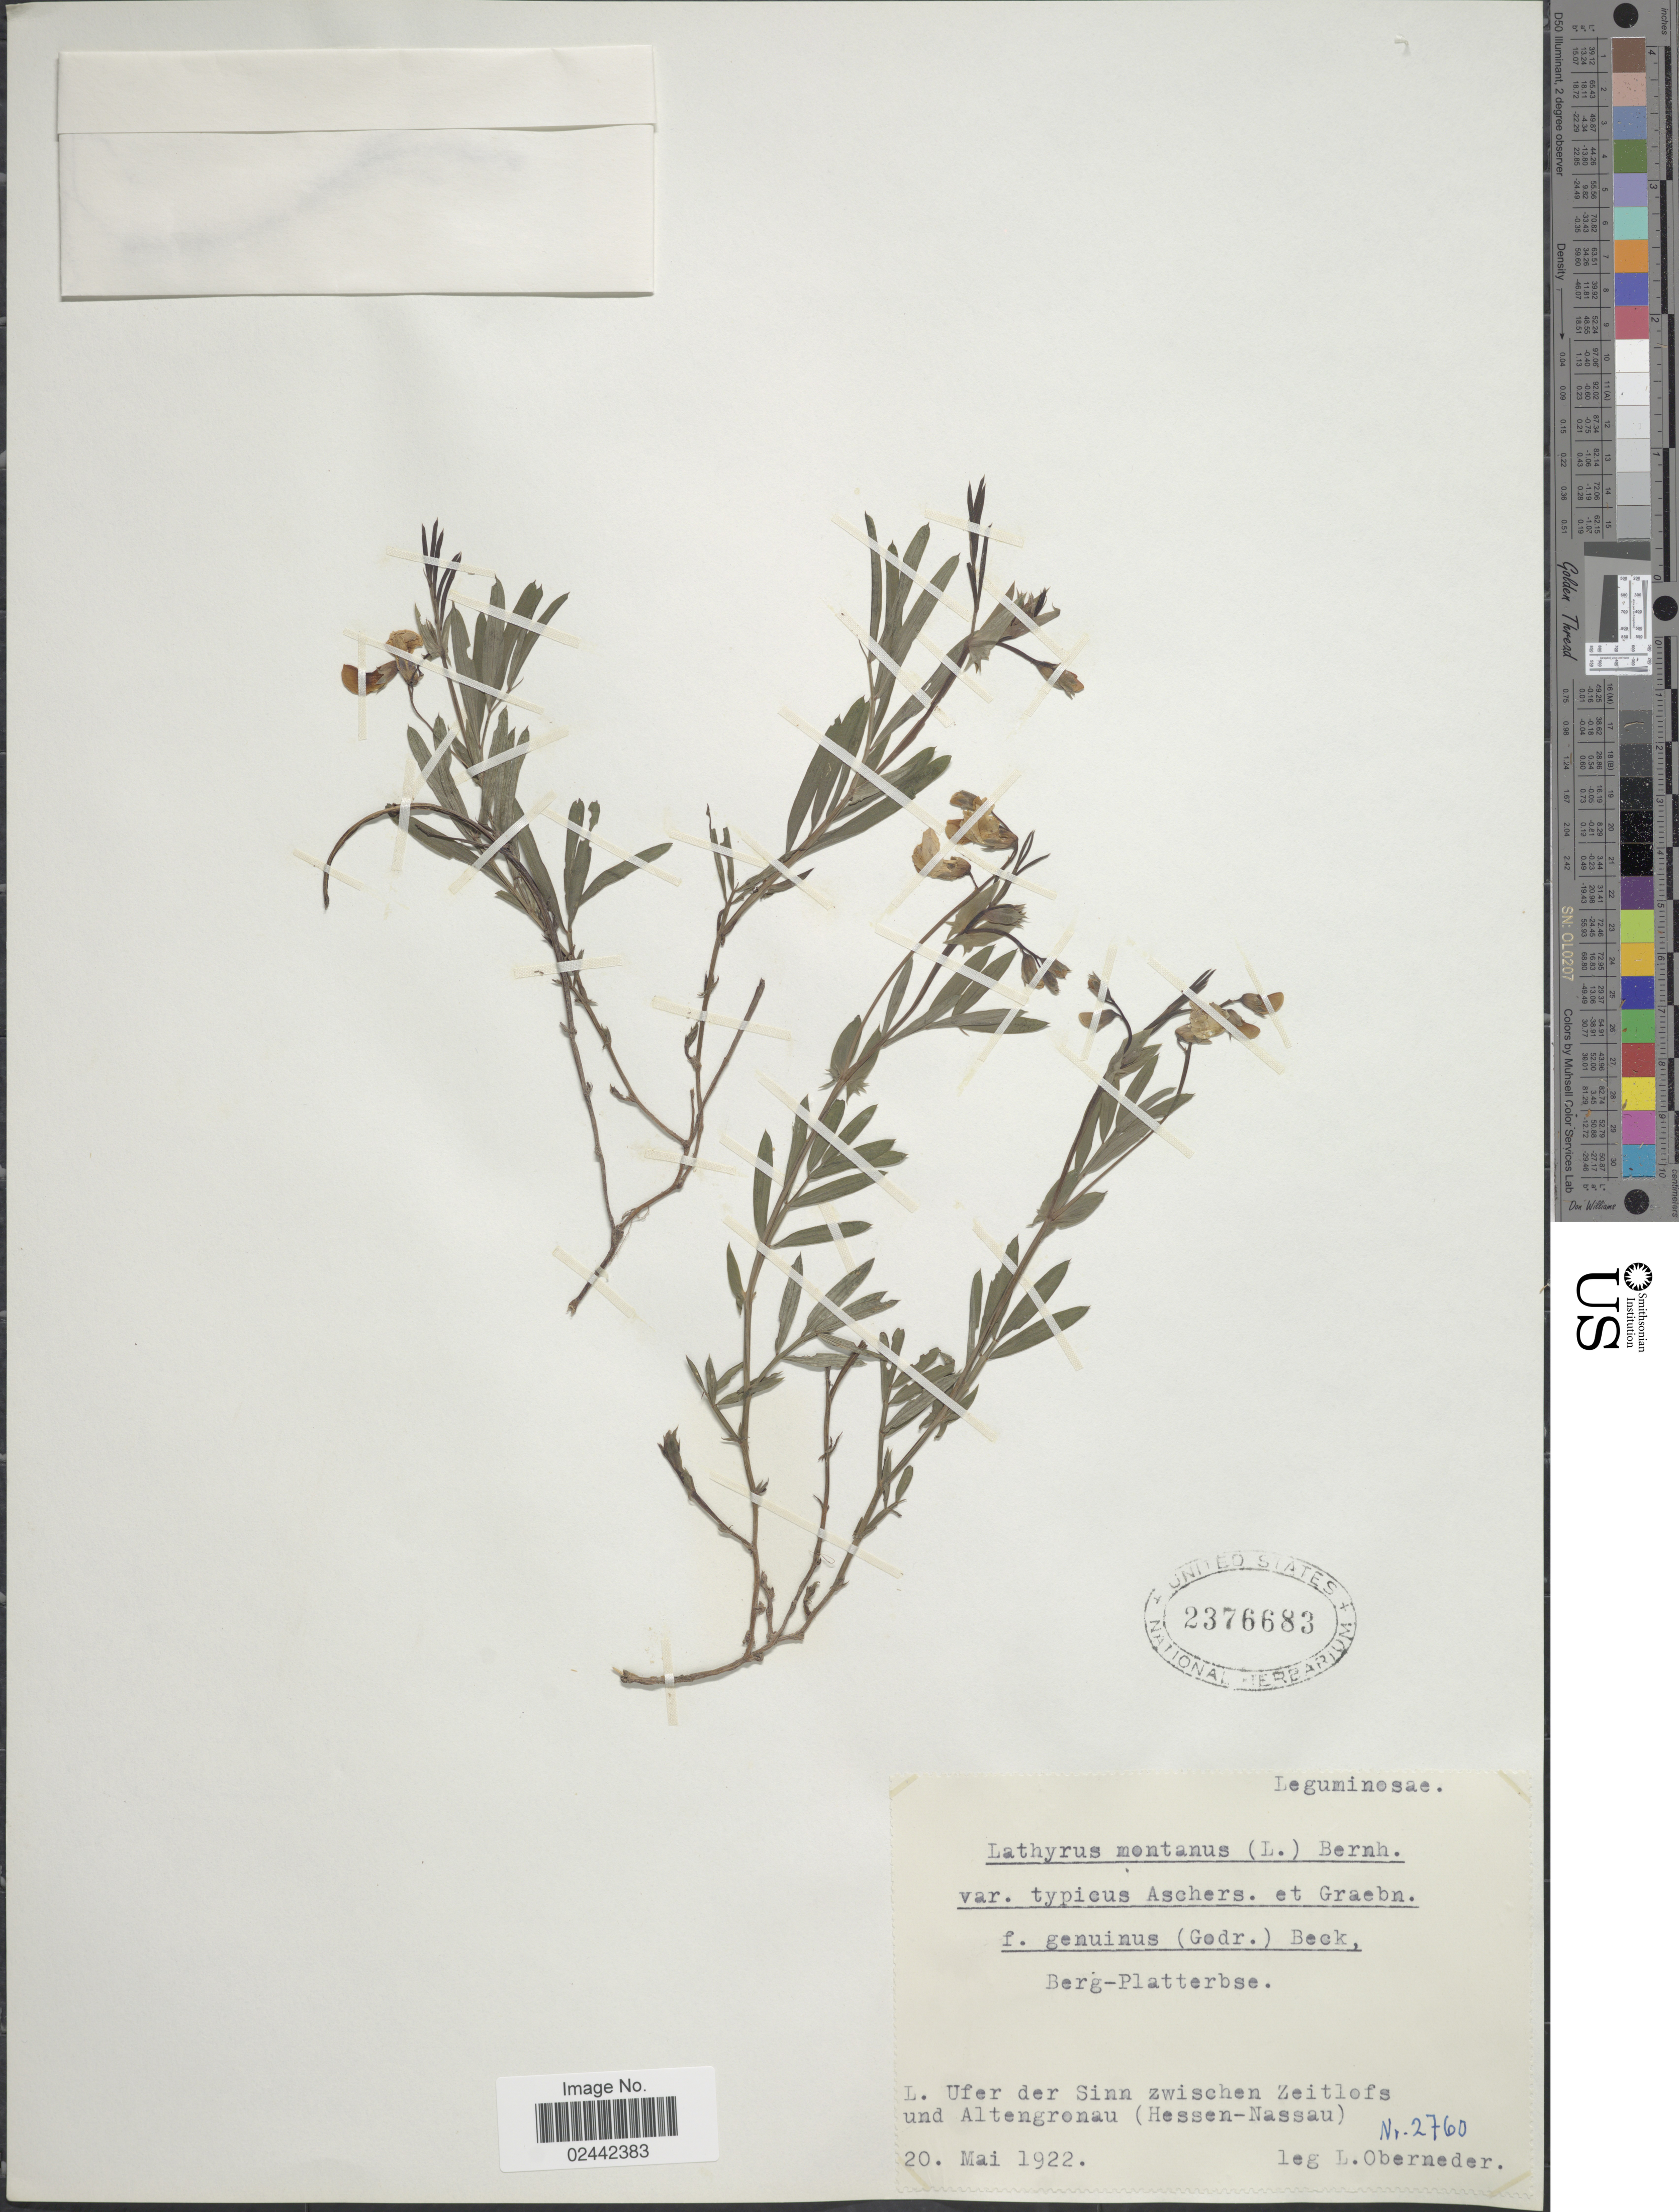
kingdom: Plantae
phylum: Tracheophyta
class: Magnoliopsida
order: Fabales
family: Fabaceae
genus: Lathyrus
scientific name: Lathyrus montanus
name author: Bernh.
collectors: L. Oberneder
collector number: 2760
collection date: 1922-05-20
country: Germany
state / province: Hesse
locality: L. Ufer der Sinn zwischen Zeitlofs und Altengronau (Hessen-Nassau).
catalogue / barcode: US 23766683